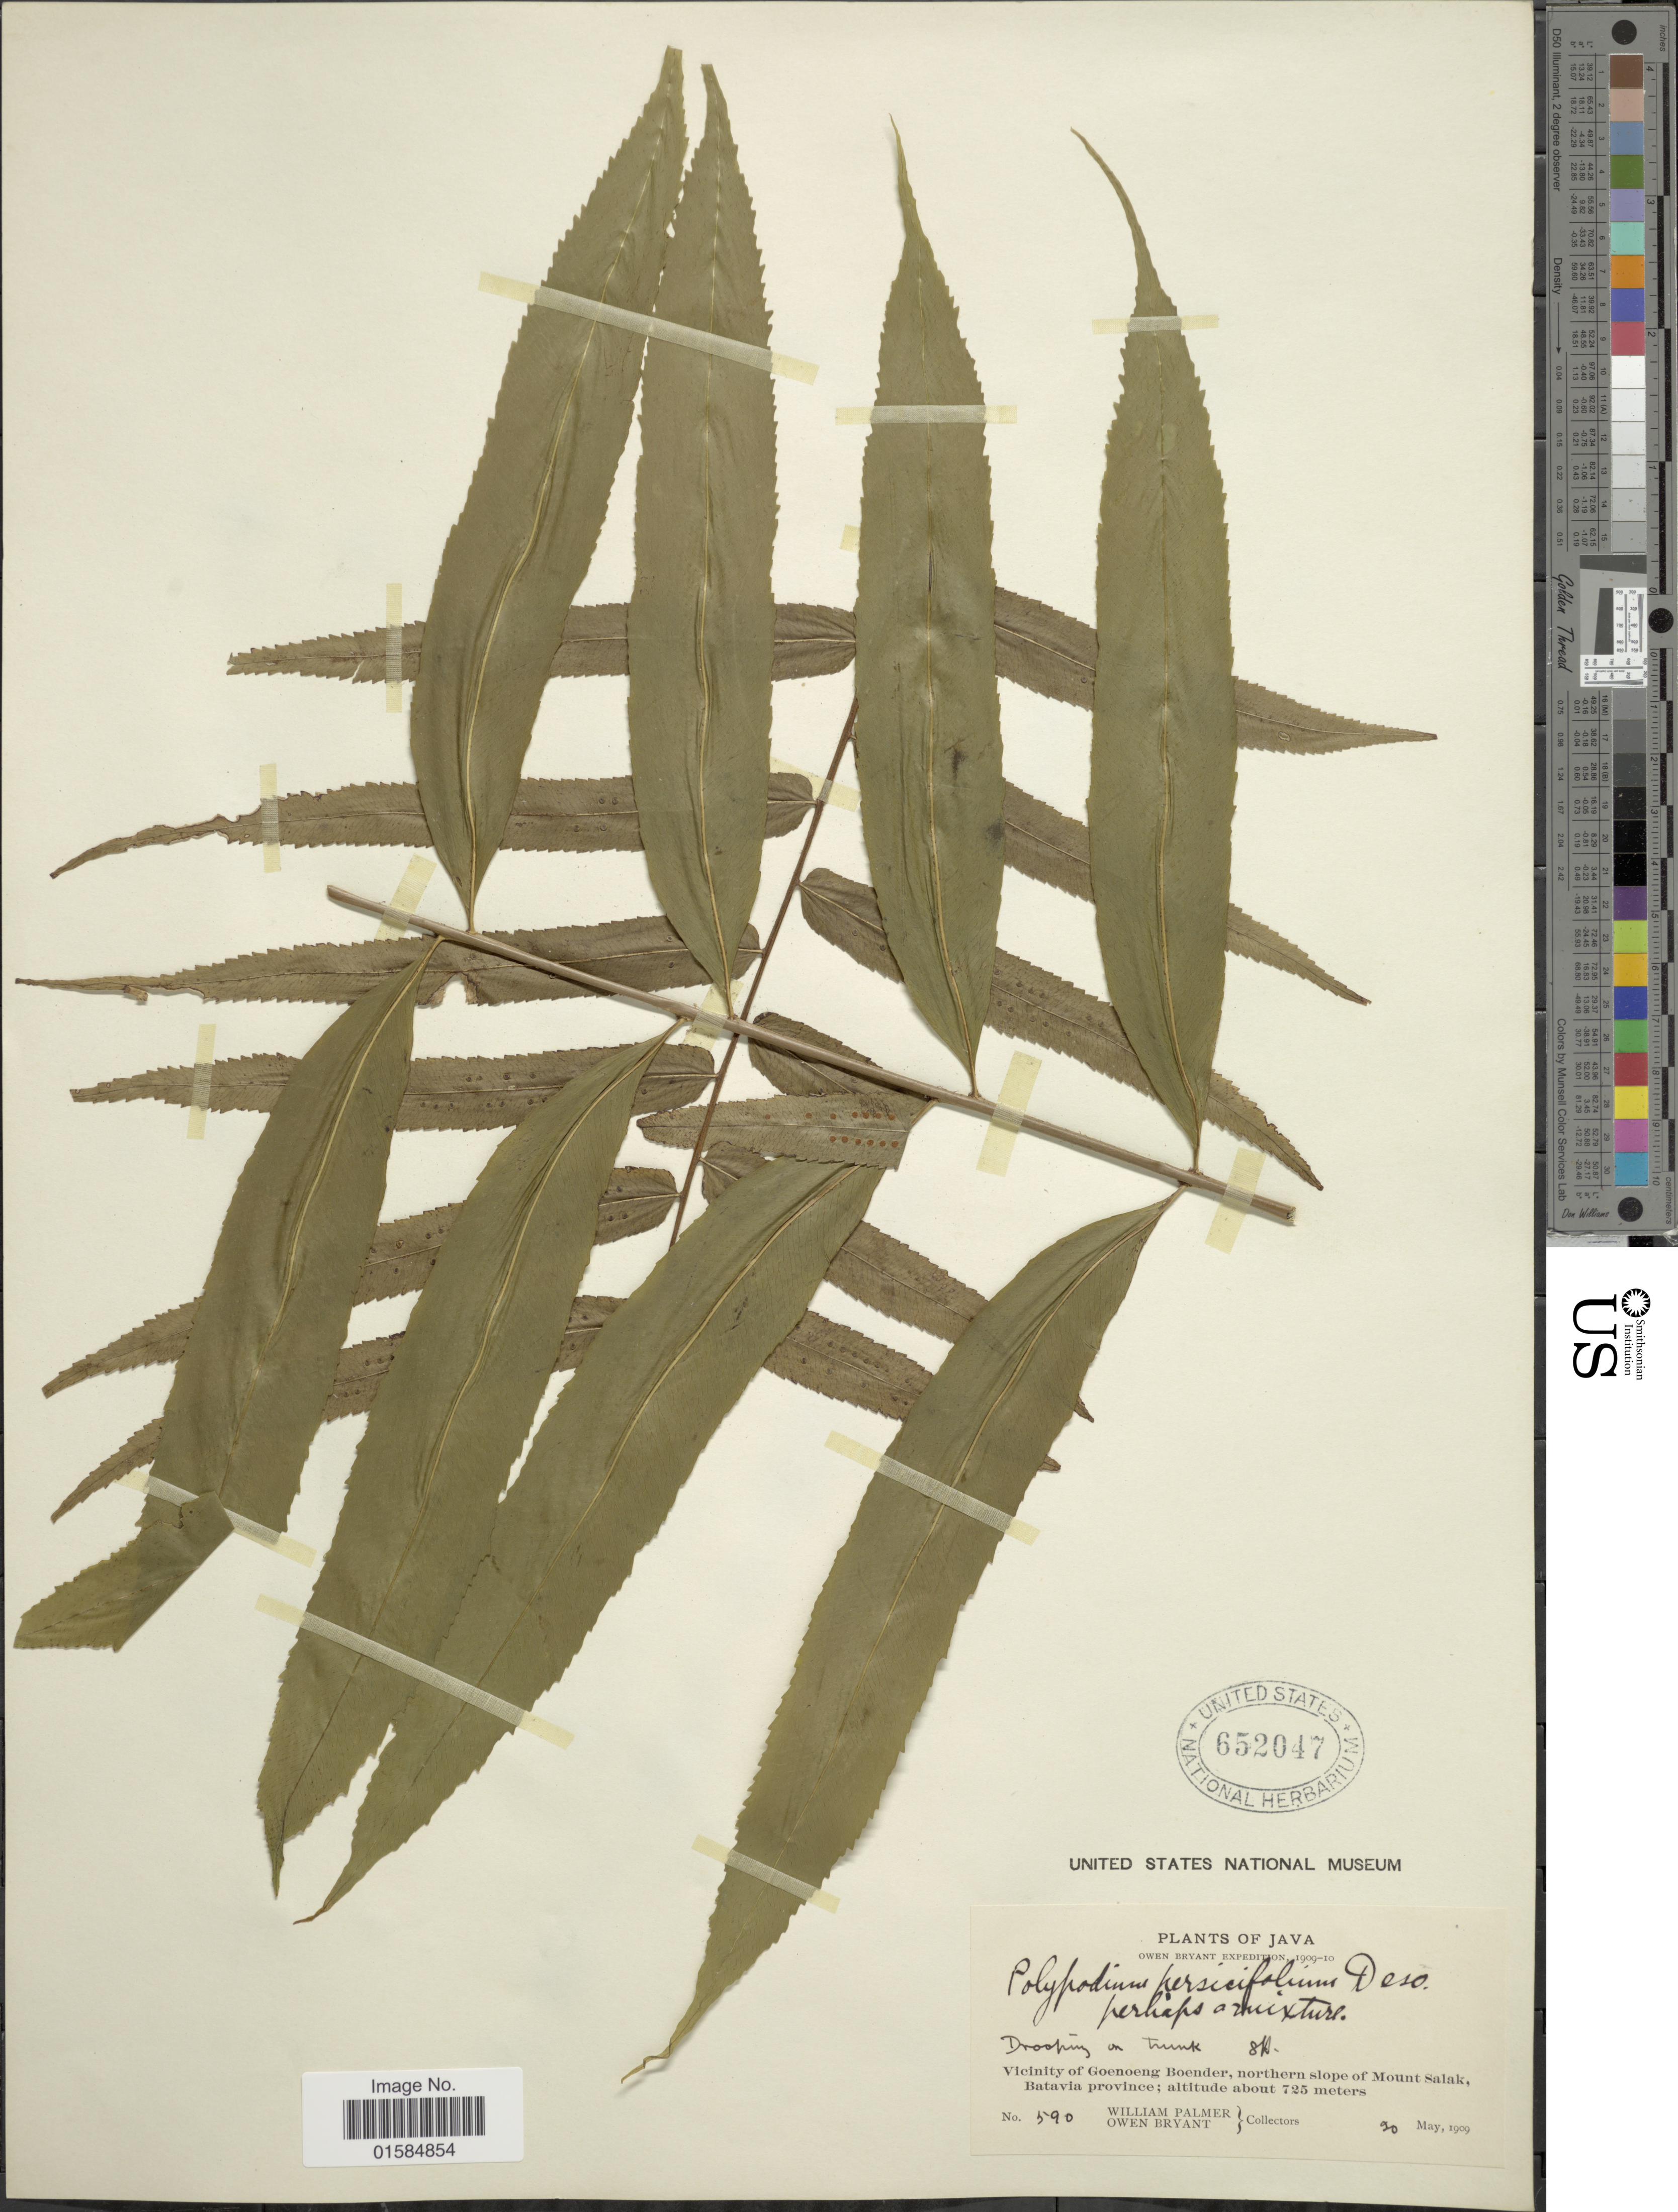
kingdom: Plantae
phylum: Tracheophyta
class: Polypodiopsida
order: Polypodiales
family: Polypodiaceae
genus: Goniophlebium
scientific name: Goniophlebium persicifolium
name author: (Desv.) Bedd.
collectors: W. Palmer & O. Bryant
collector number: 590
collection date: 1909-05-20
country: Indonesia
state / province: Java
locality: Vicinity of Goenoeng Boender, northern slope of Mount Salak, Batavia Province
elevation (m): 725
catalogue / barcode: US 652047